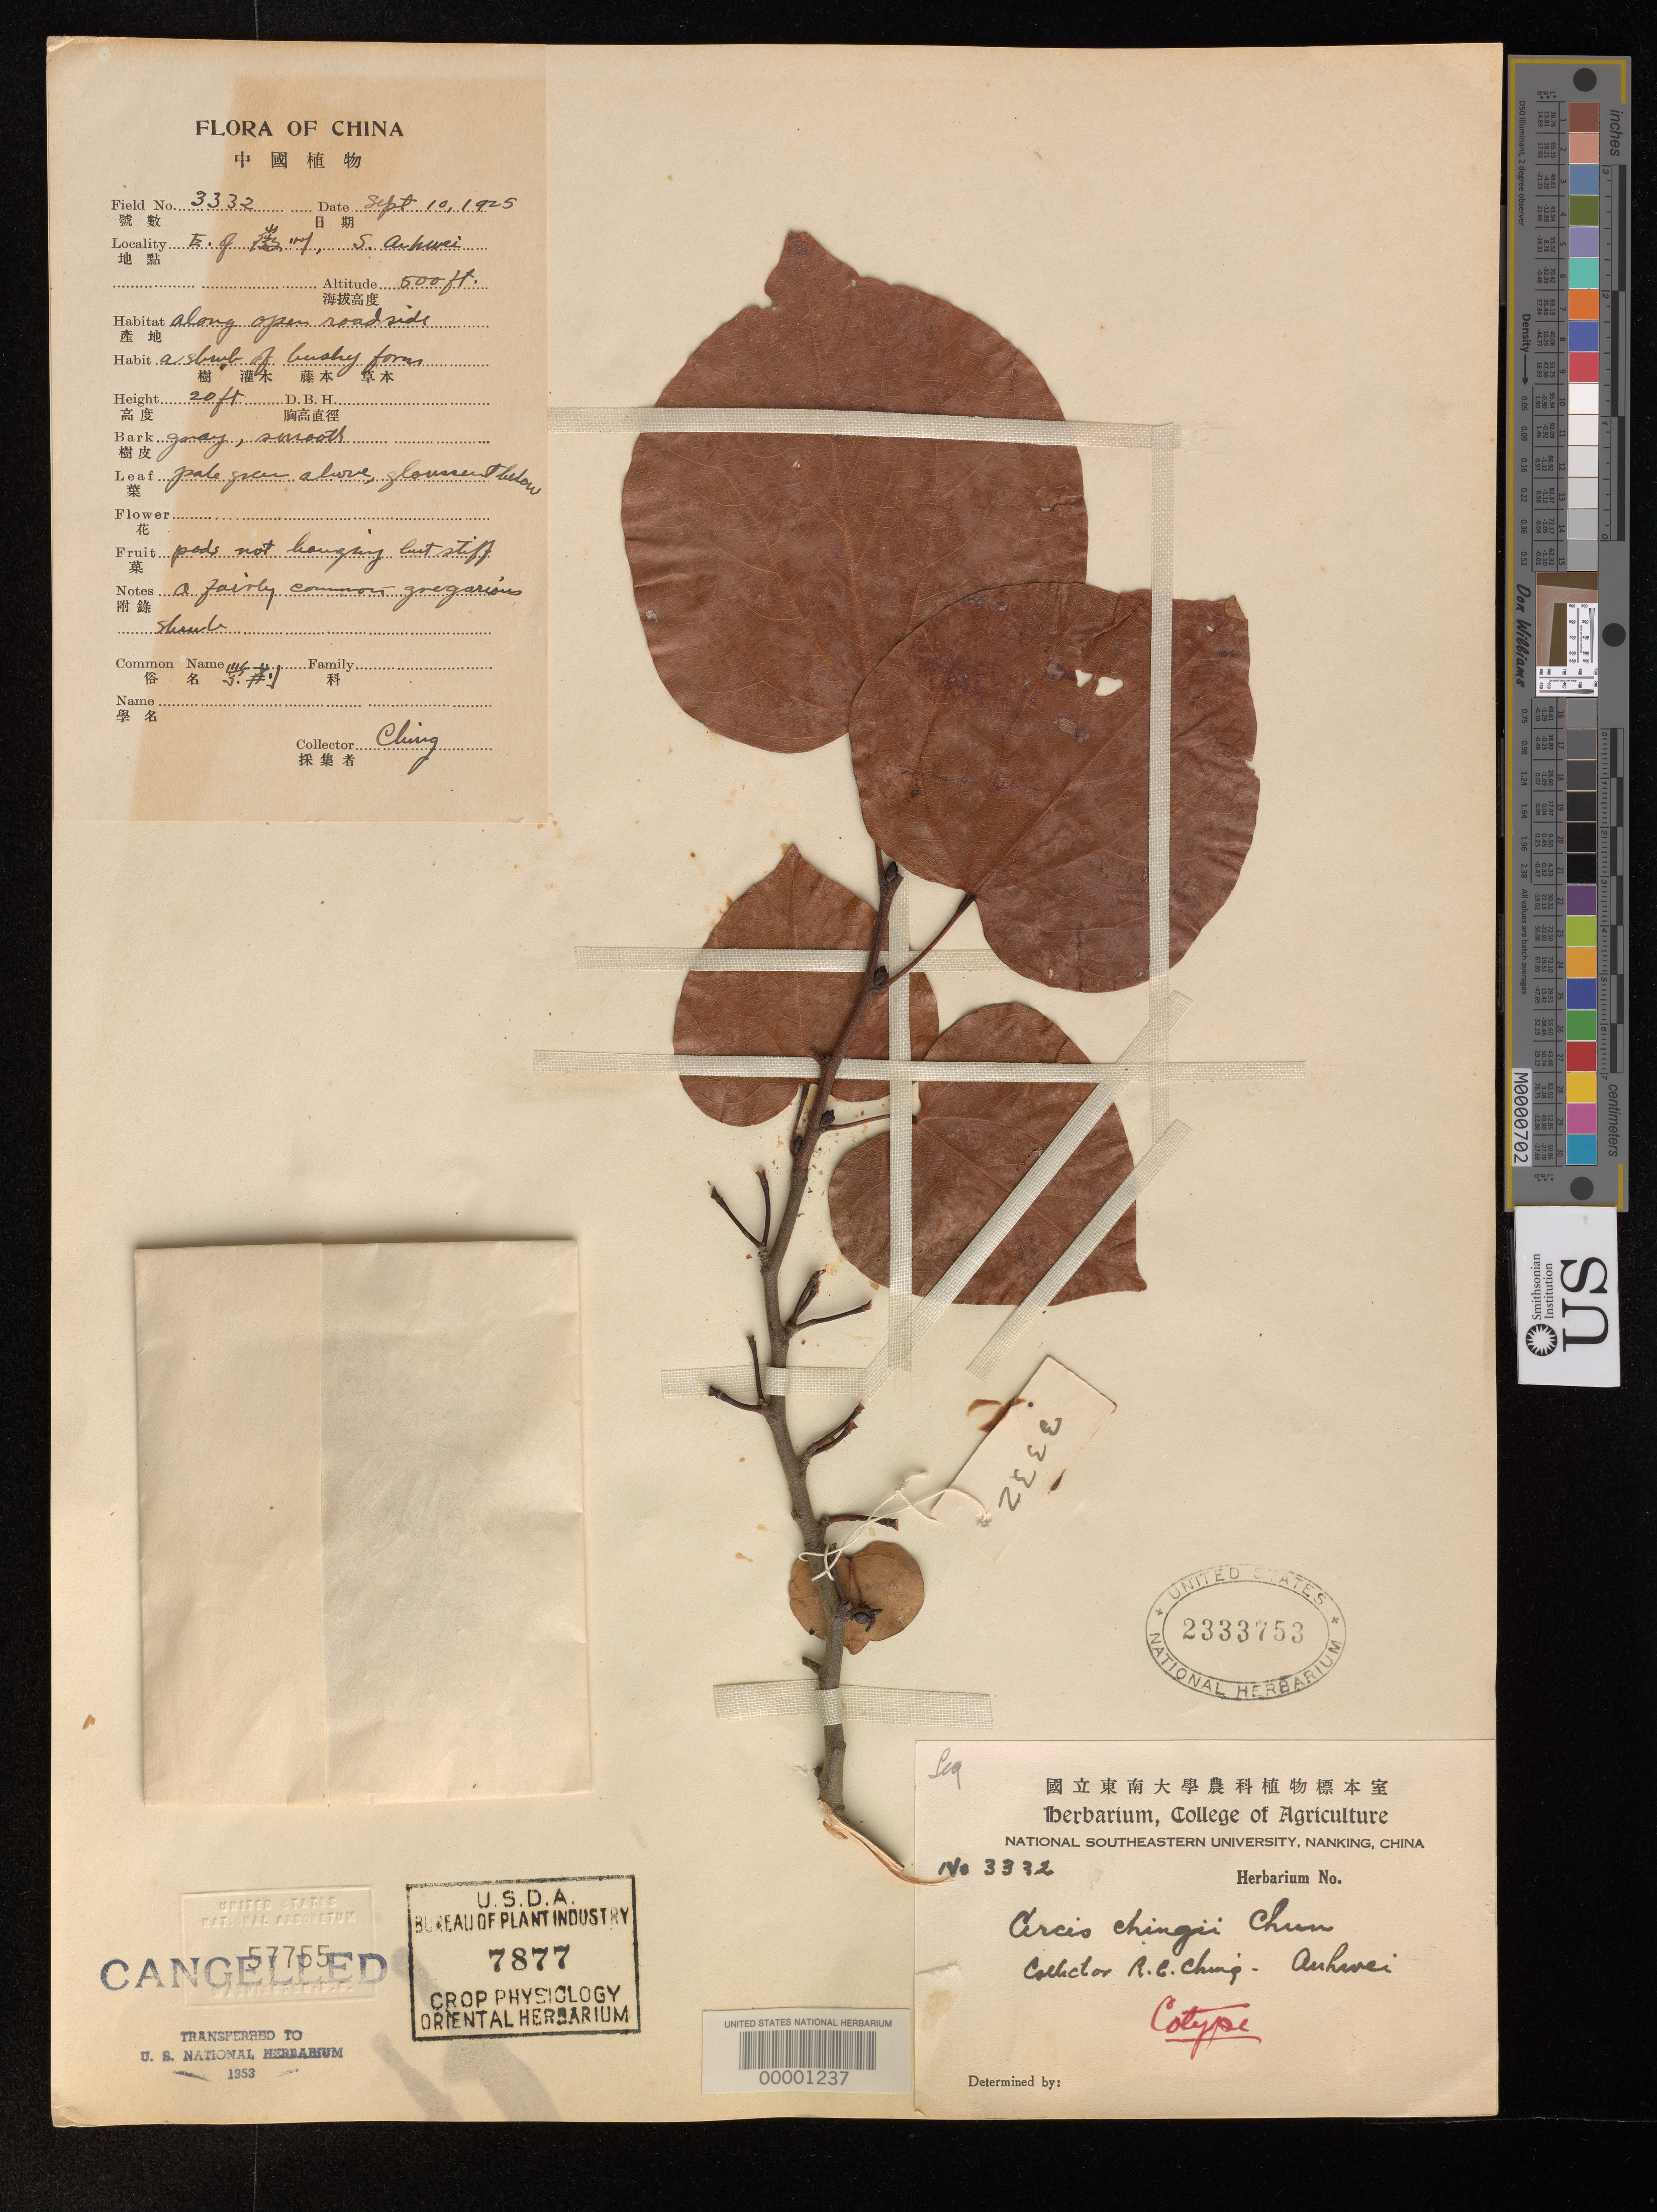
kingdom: Plantae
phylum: Tracheophyta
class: Magnoliopsida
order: Fabales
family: Fabaceae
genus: Cercis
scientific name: Cercis chingii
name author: Chun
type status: Isotype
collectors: R. C. Ching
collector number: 3332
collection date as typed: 10 Sep 1925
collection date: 1925-09-10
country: China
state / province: Anhui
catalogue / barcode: US 2333753